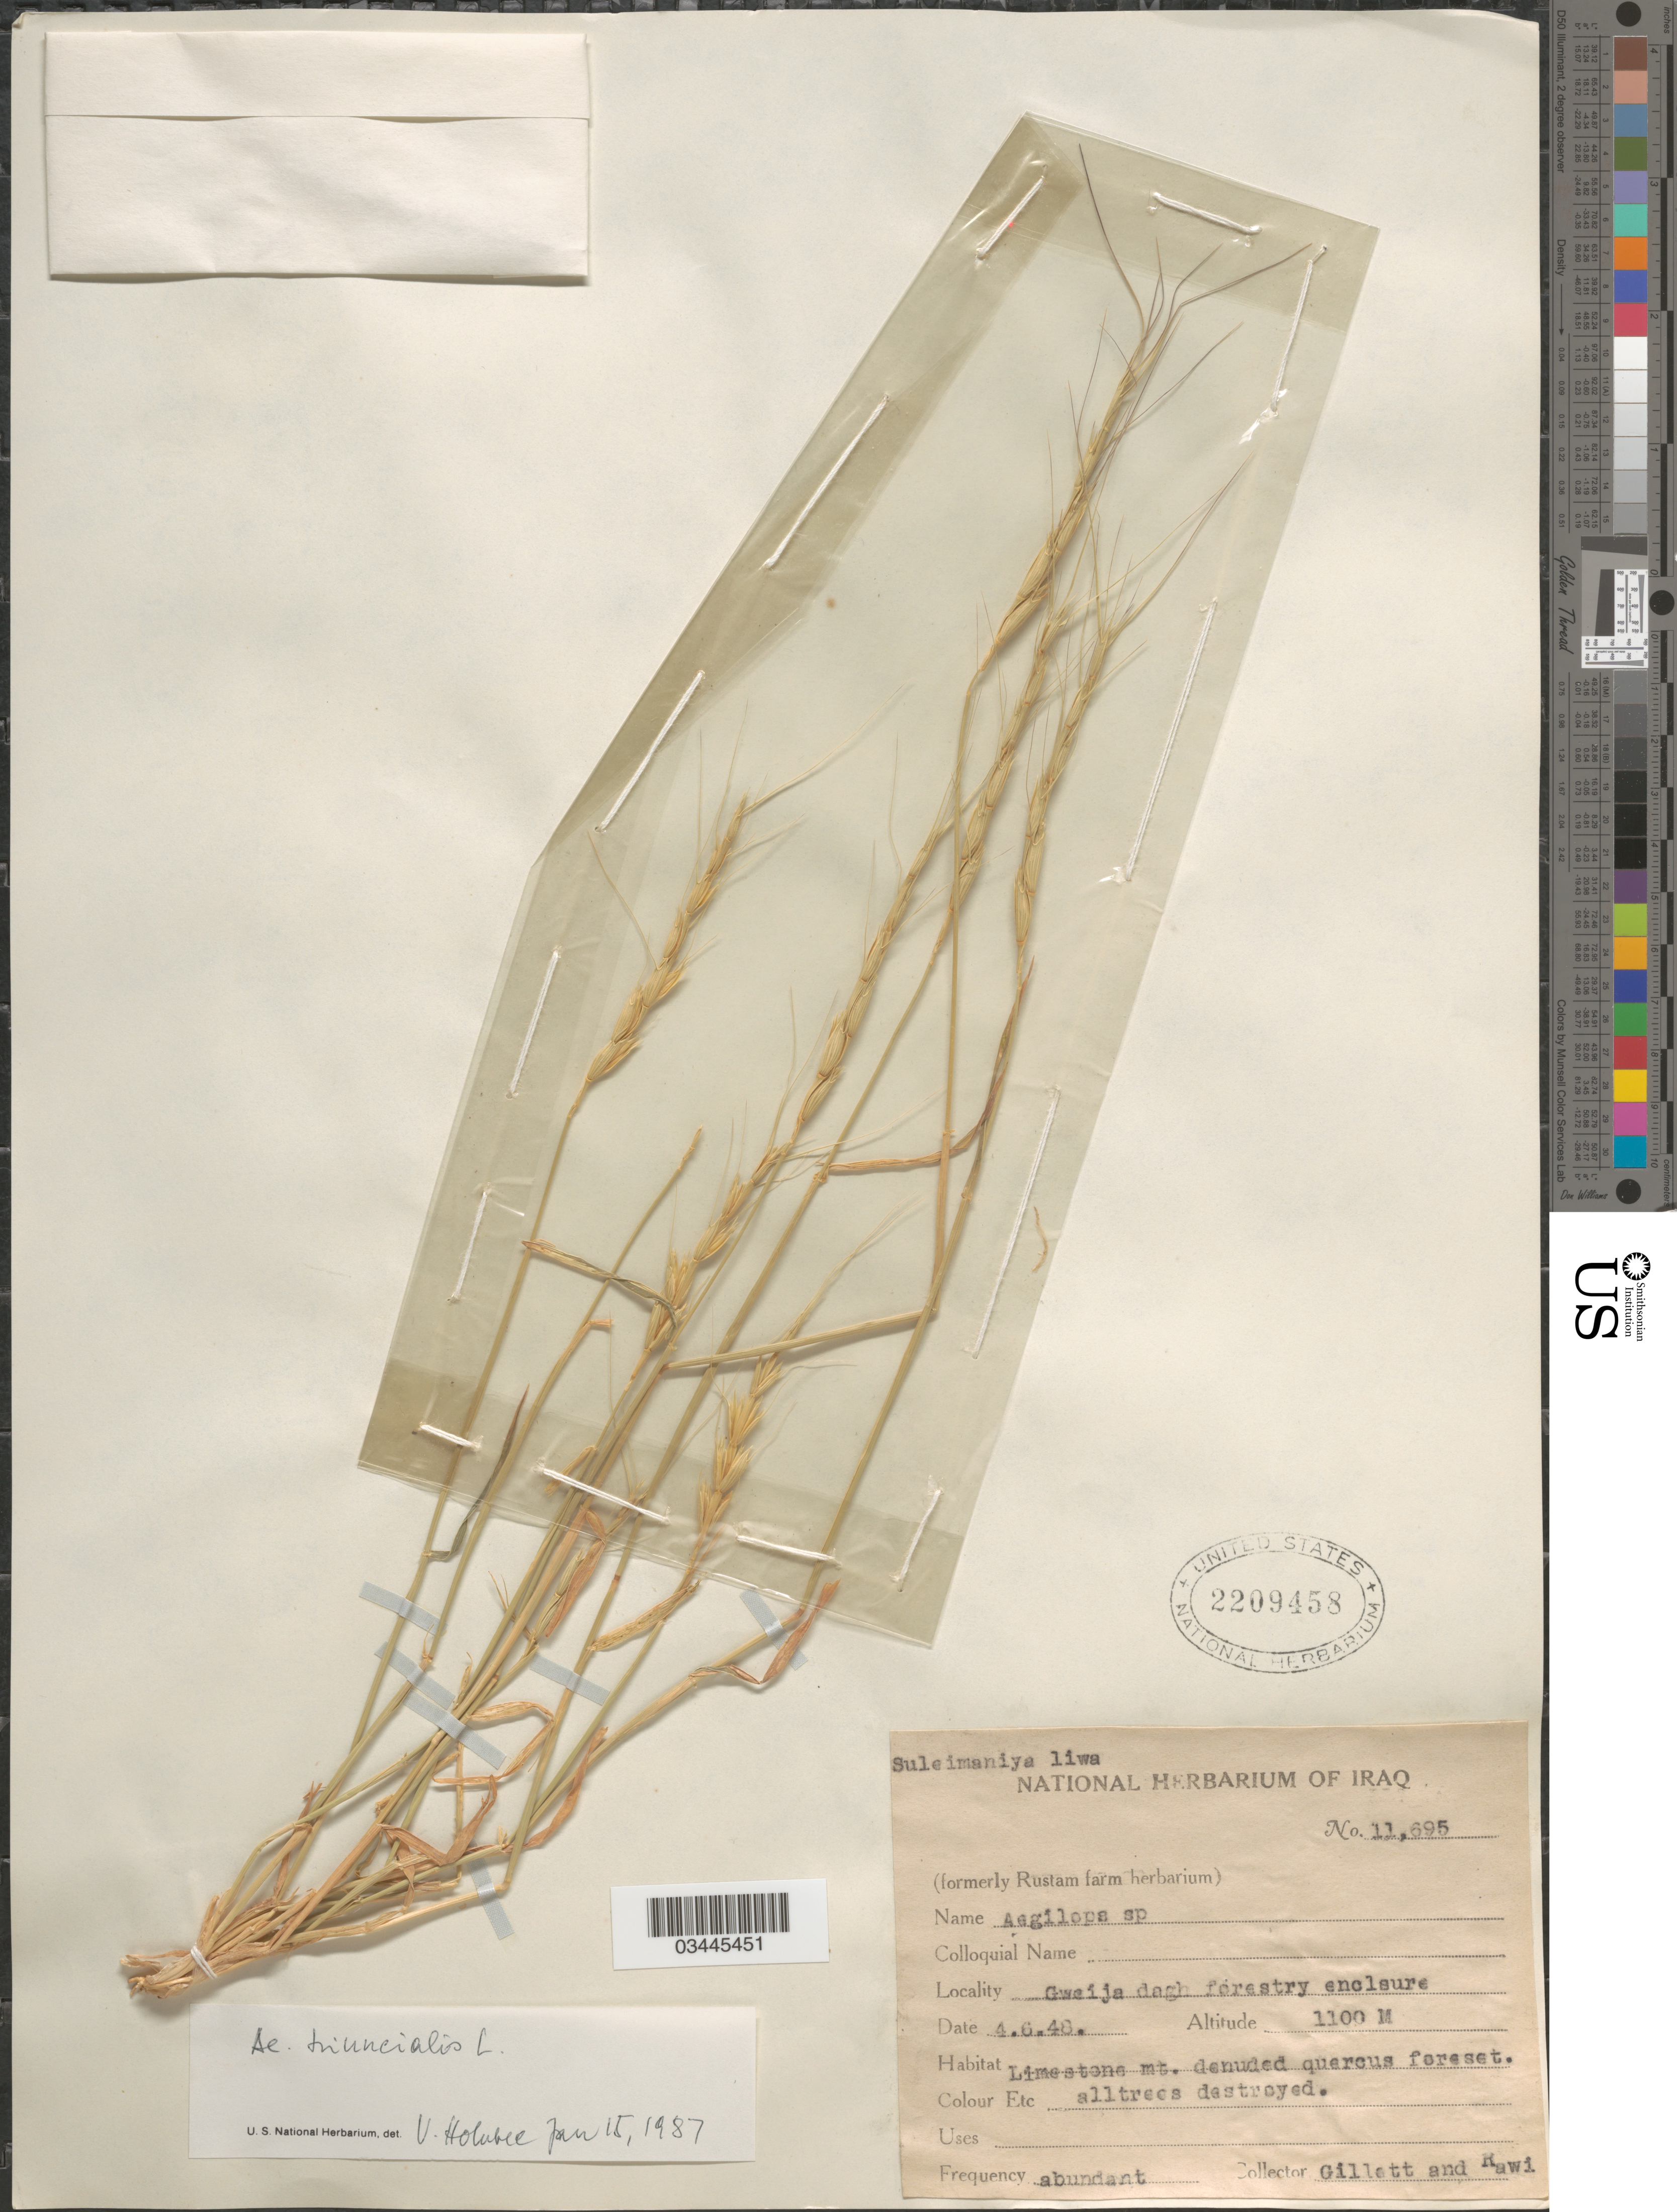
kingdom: Plantae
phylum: Tracheophyta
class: Liliopsida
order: Poales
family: Poaceae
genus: Aegilops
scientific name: Aegilops triuncialis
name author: L.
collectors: Gillett, -- & -. Rawi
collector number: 11695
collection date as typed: Transcribed d/m/y: 4/6/48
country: Iraq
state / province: As Sulaymānīyah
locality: Suleimaniya liwa. Gweija dagh forestry enclsure. Limestone mt. denuded quercus foreset.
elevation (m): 1100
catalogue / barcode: US 2209458